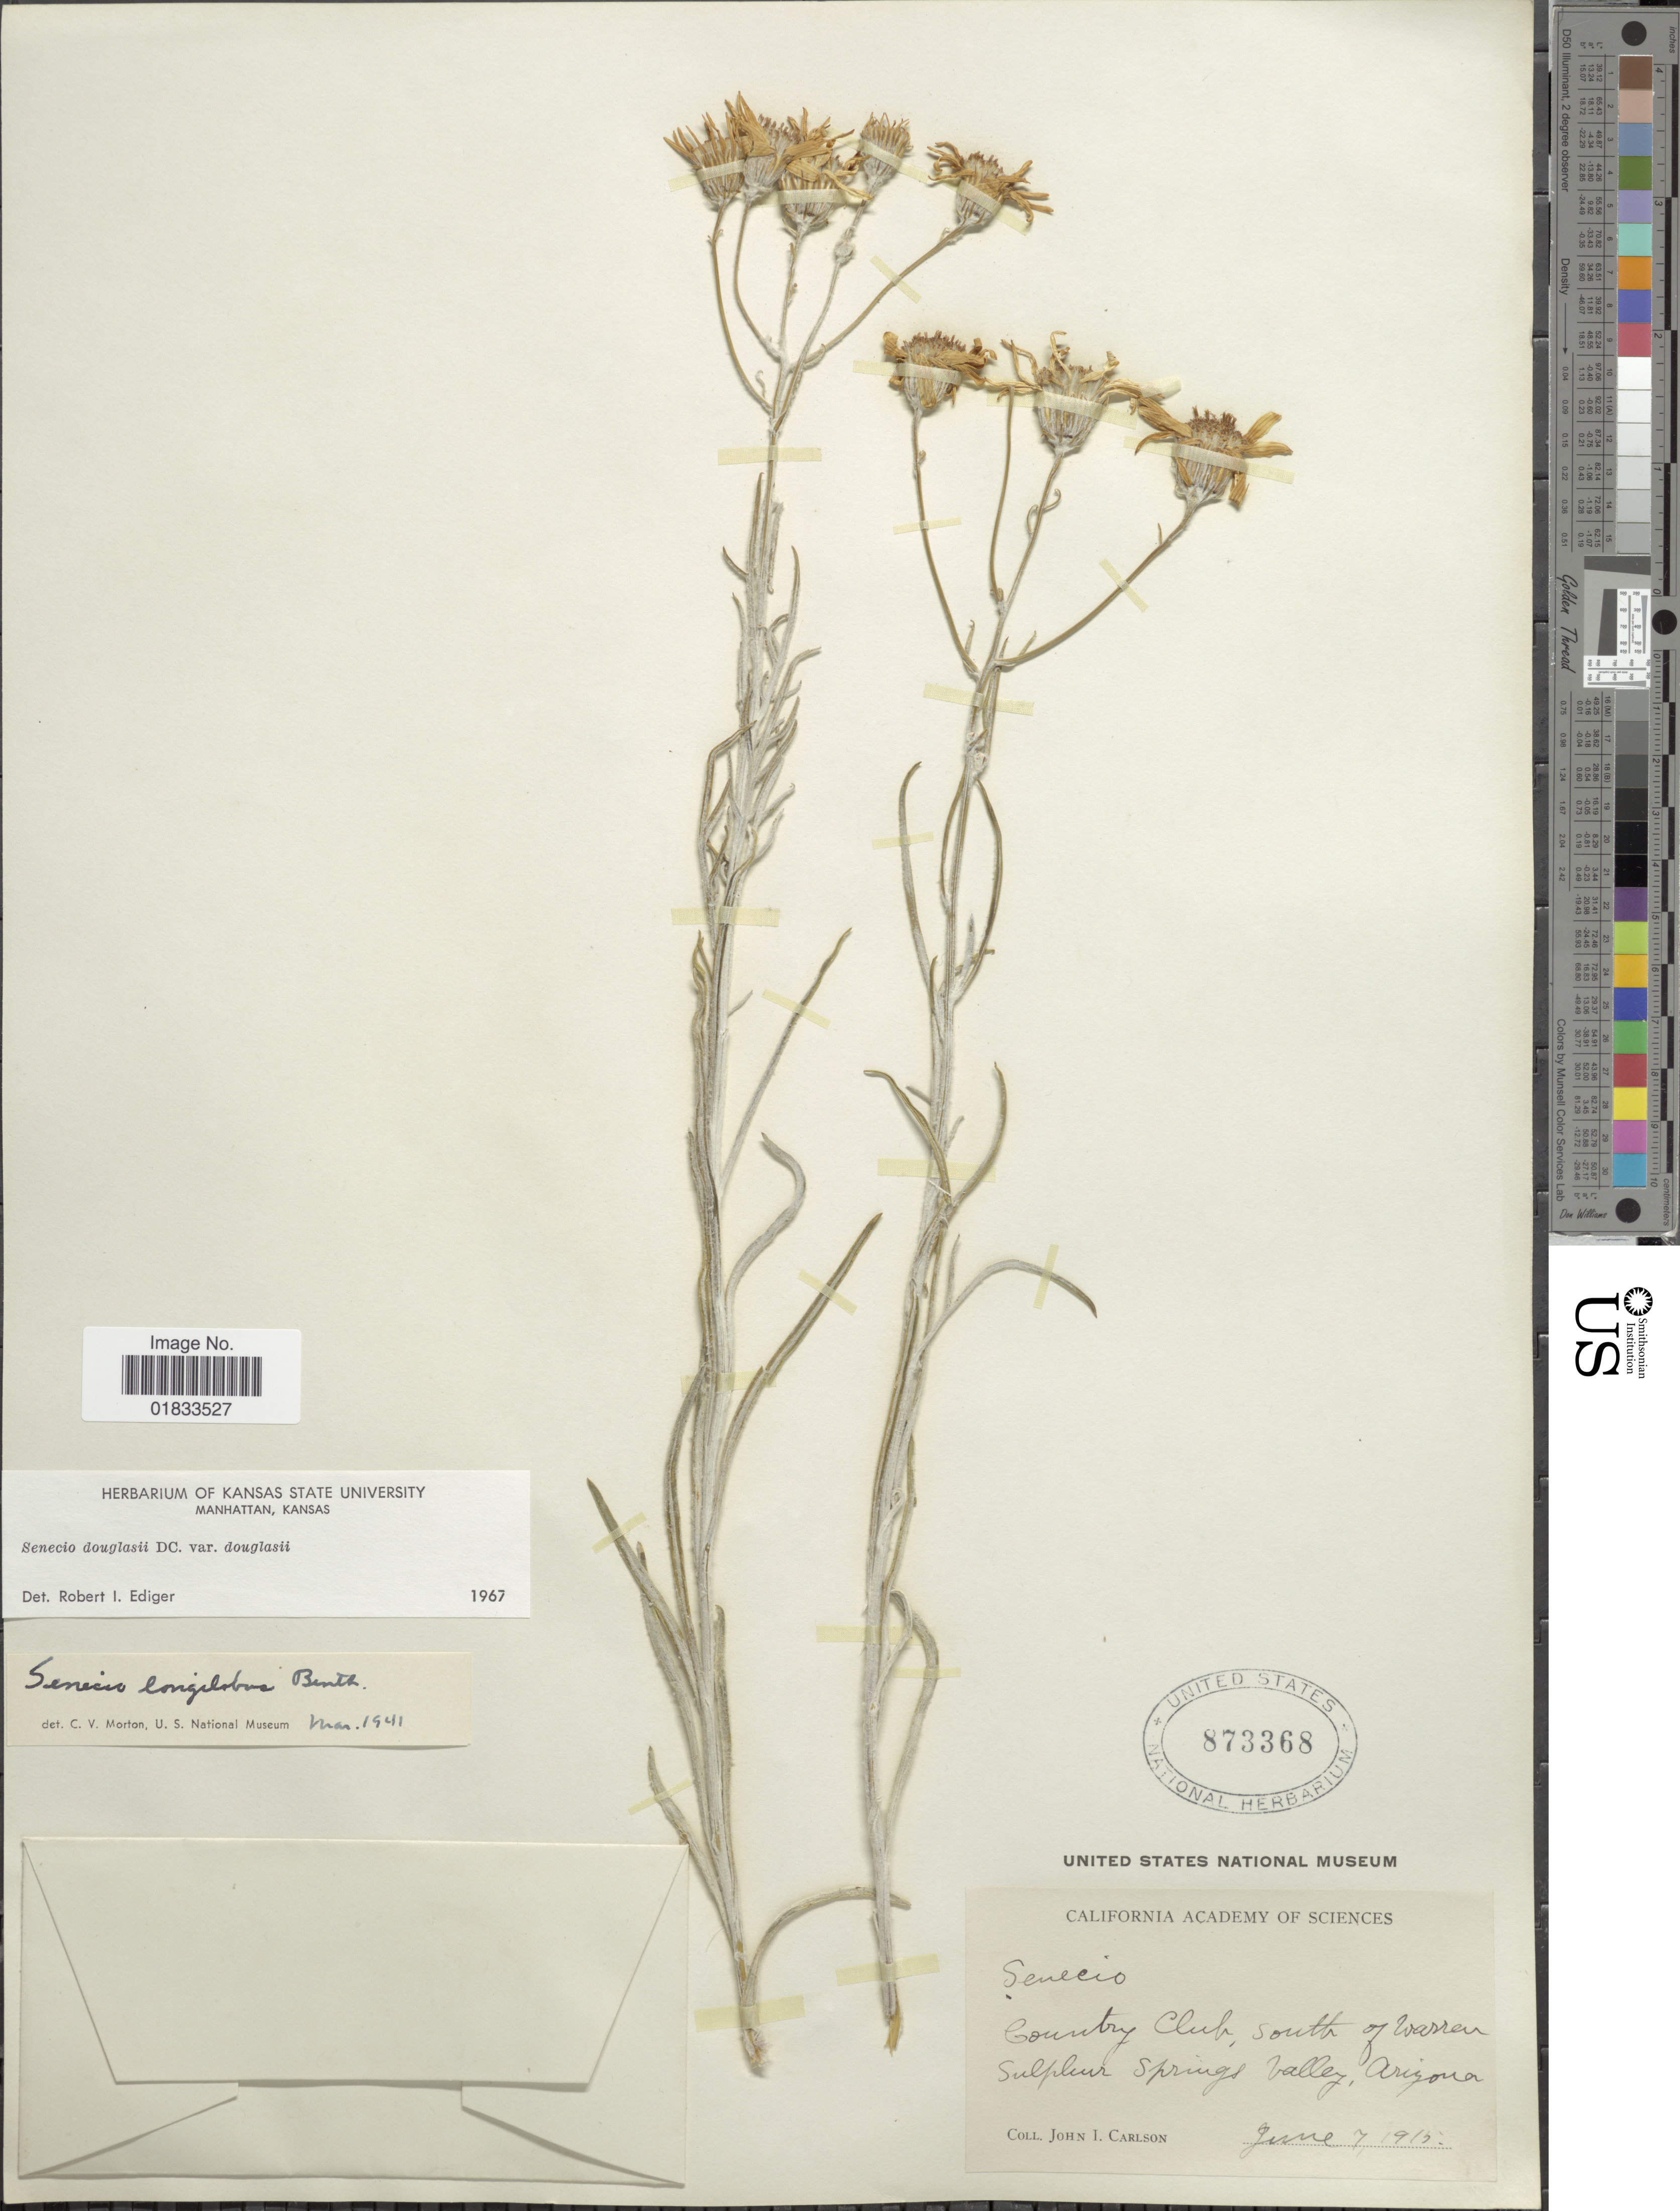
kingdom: Plantae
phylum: Tracheophyta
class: Magnoliopsida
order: Asterales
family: Asteraceae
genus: Senecio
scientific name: Senecio flaccidus var. douglasii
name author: (DC.) B.L. Turner & T.M. Barkley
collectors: J. Carlson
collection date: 1915-06-07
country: United States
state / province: Arizona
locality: Country Club, south of Warren Sulphur Springs Valley, Ariz. Cochise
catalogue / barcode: US 873368